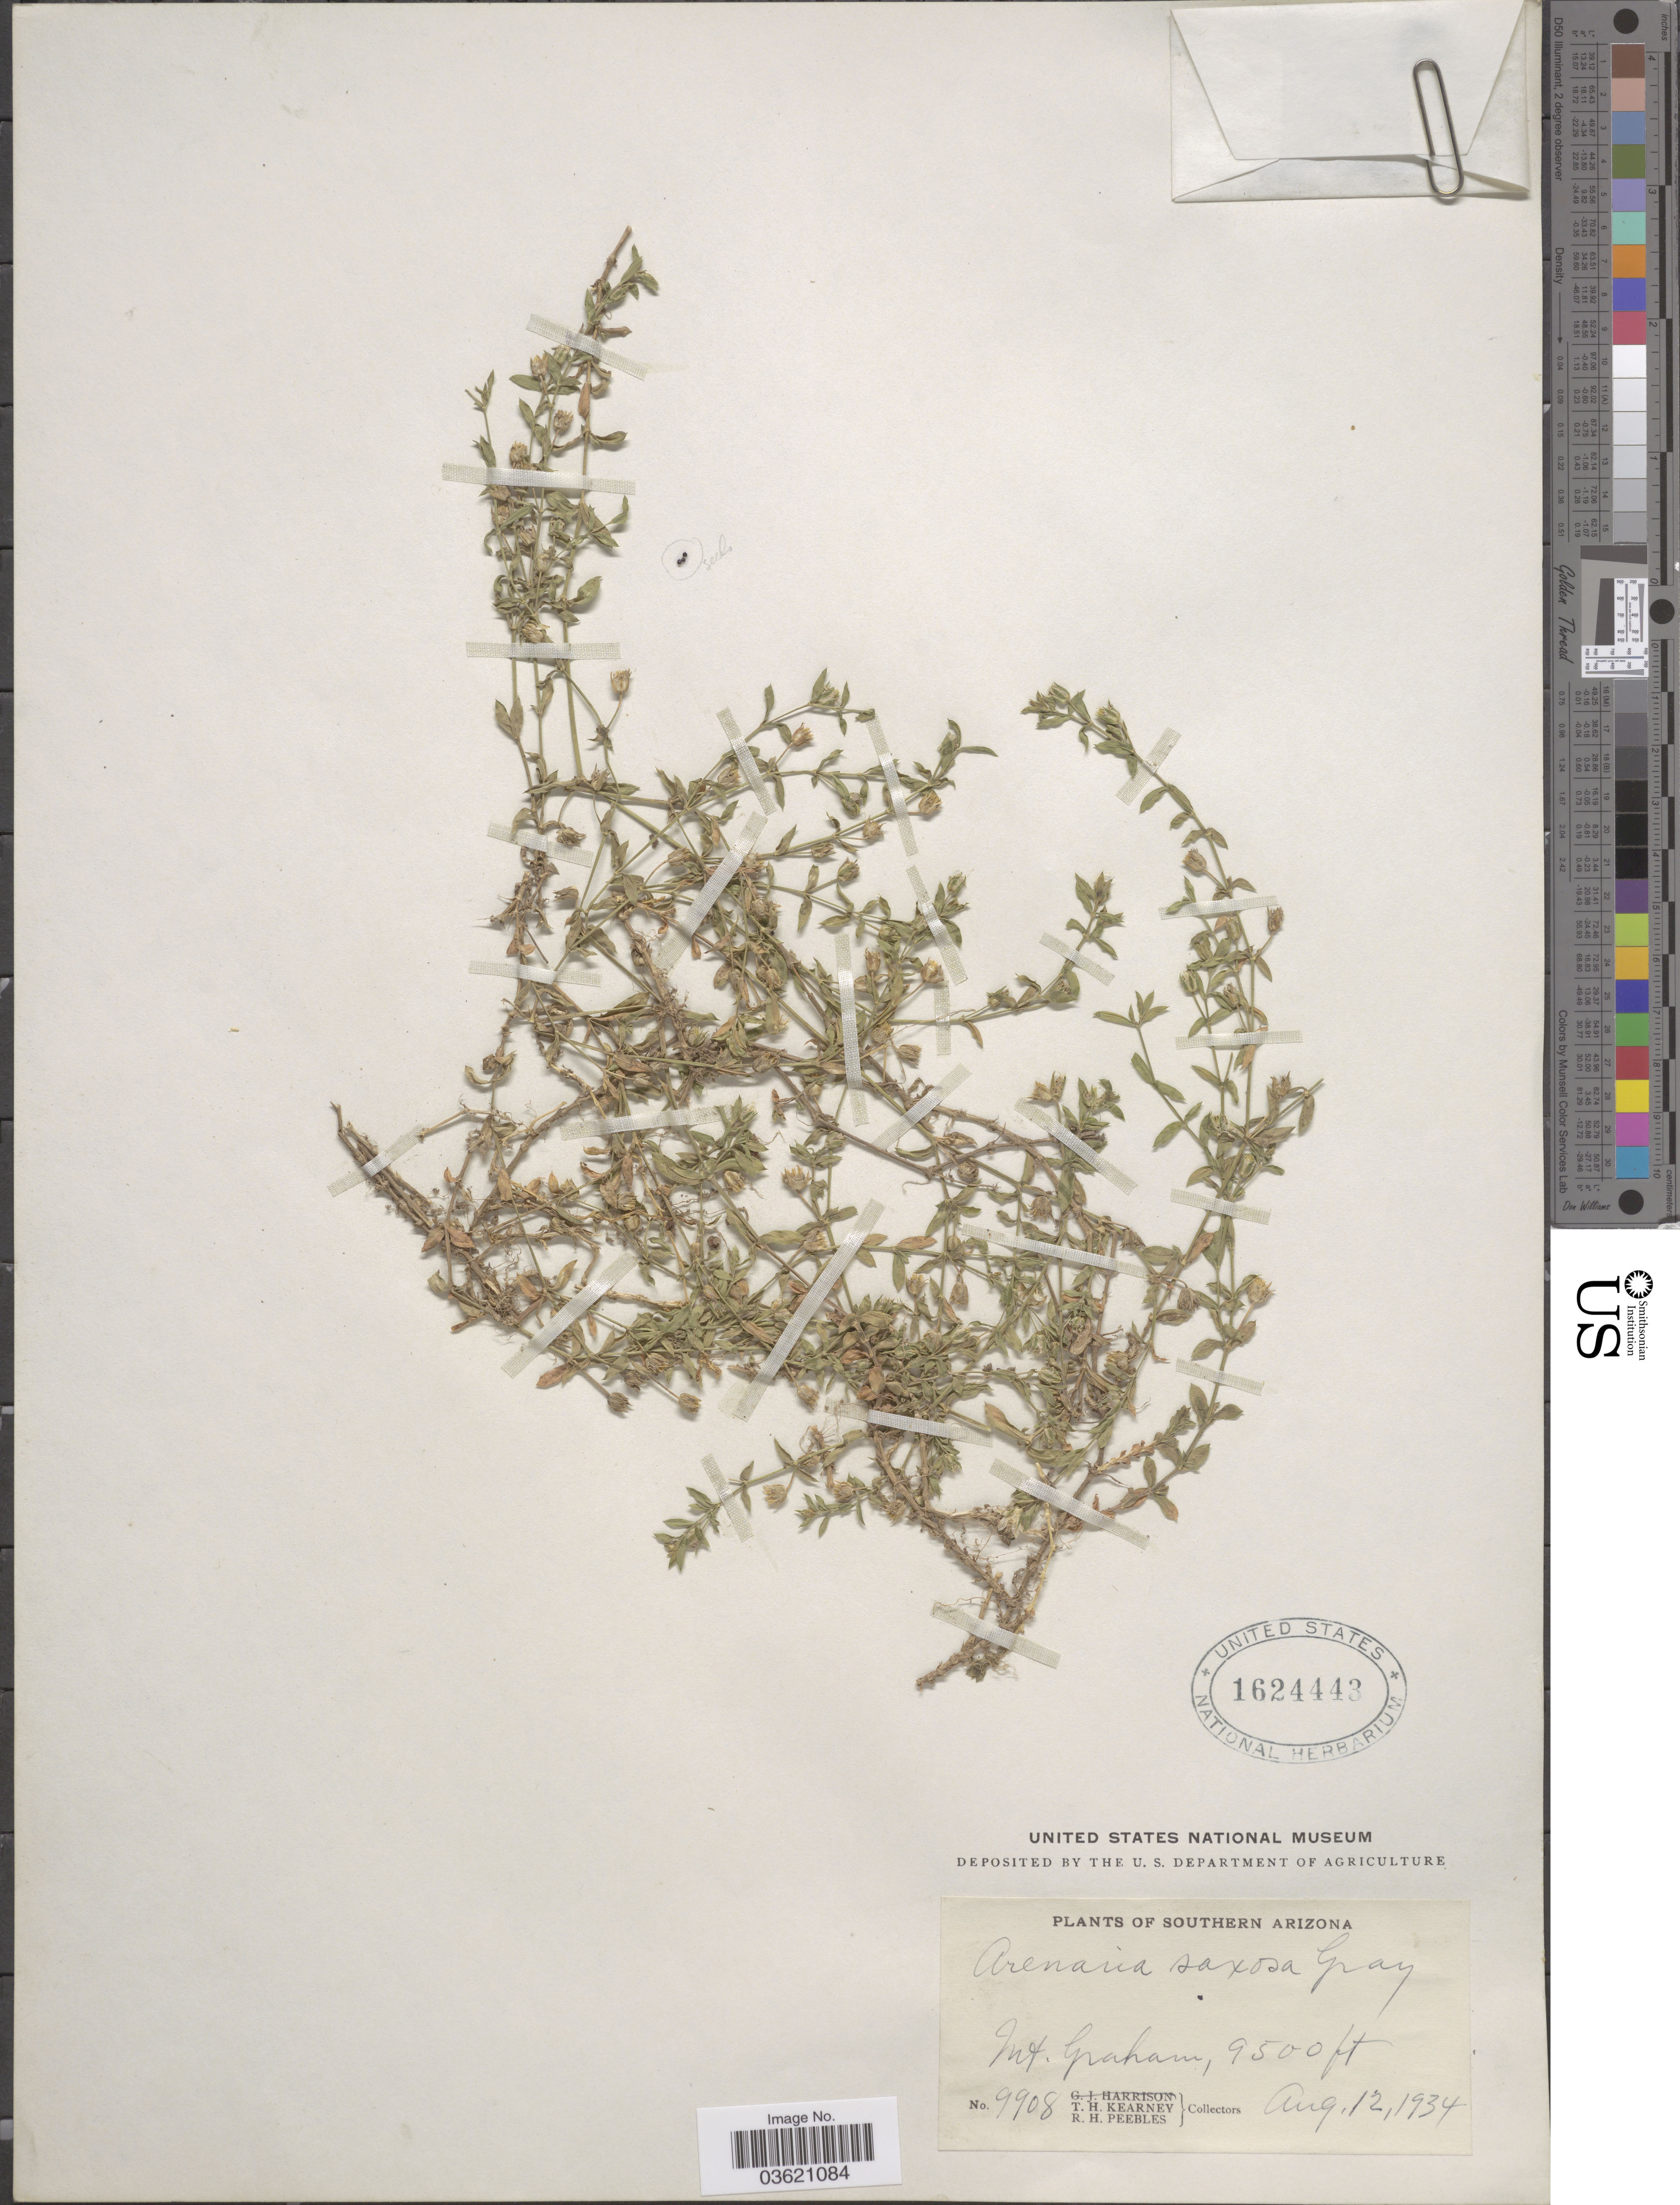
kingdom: Plantae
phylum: Tracheophyta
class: Magnoliopsida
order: Caryophyllales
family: Caryophyllaceae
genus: Arenaria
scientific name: Arenaria saxosa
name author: A. Gray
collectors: T. H. Kearney & R. H. Peebles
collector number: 9908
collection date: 1934-08-12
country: United States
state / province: Arizona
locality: Southern Arizona. Mt. Graham.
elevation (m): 2896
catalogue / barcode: US 1624443